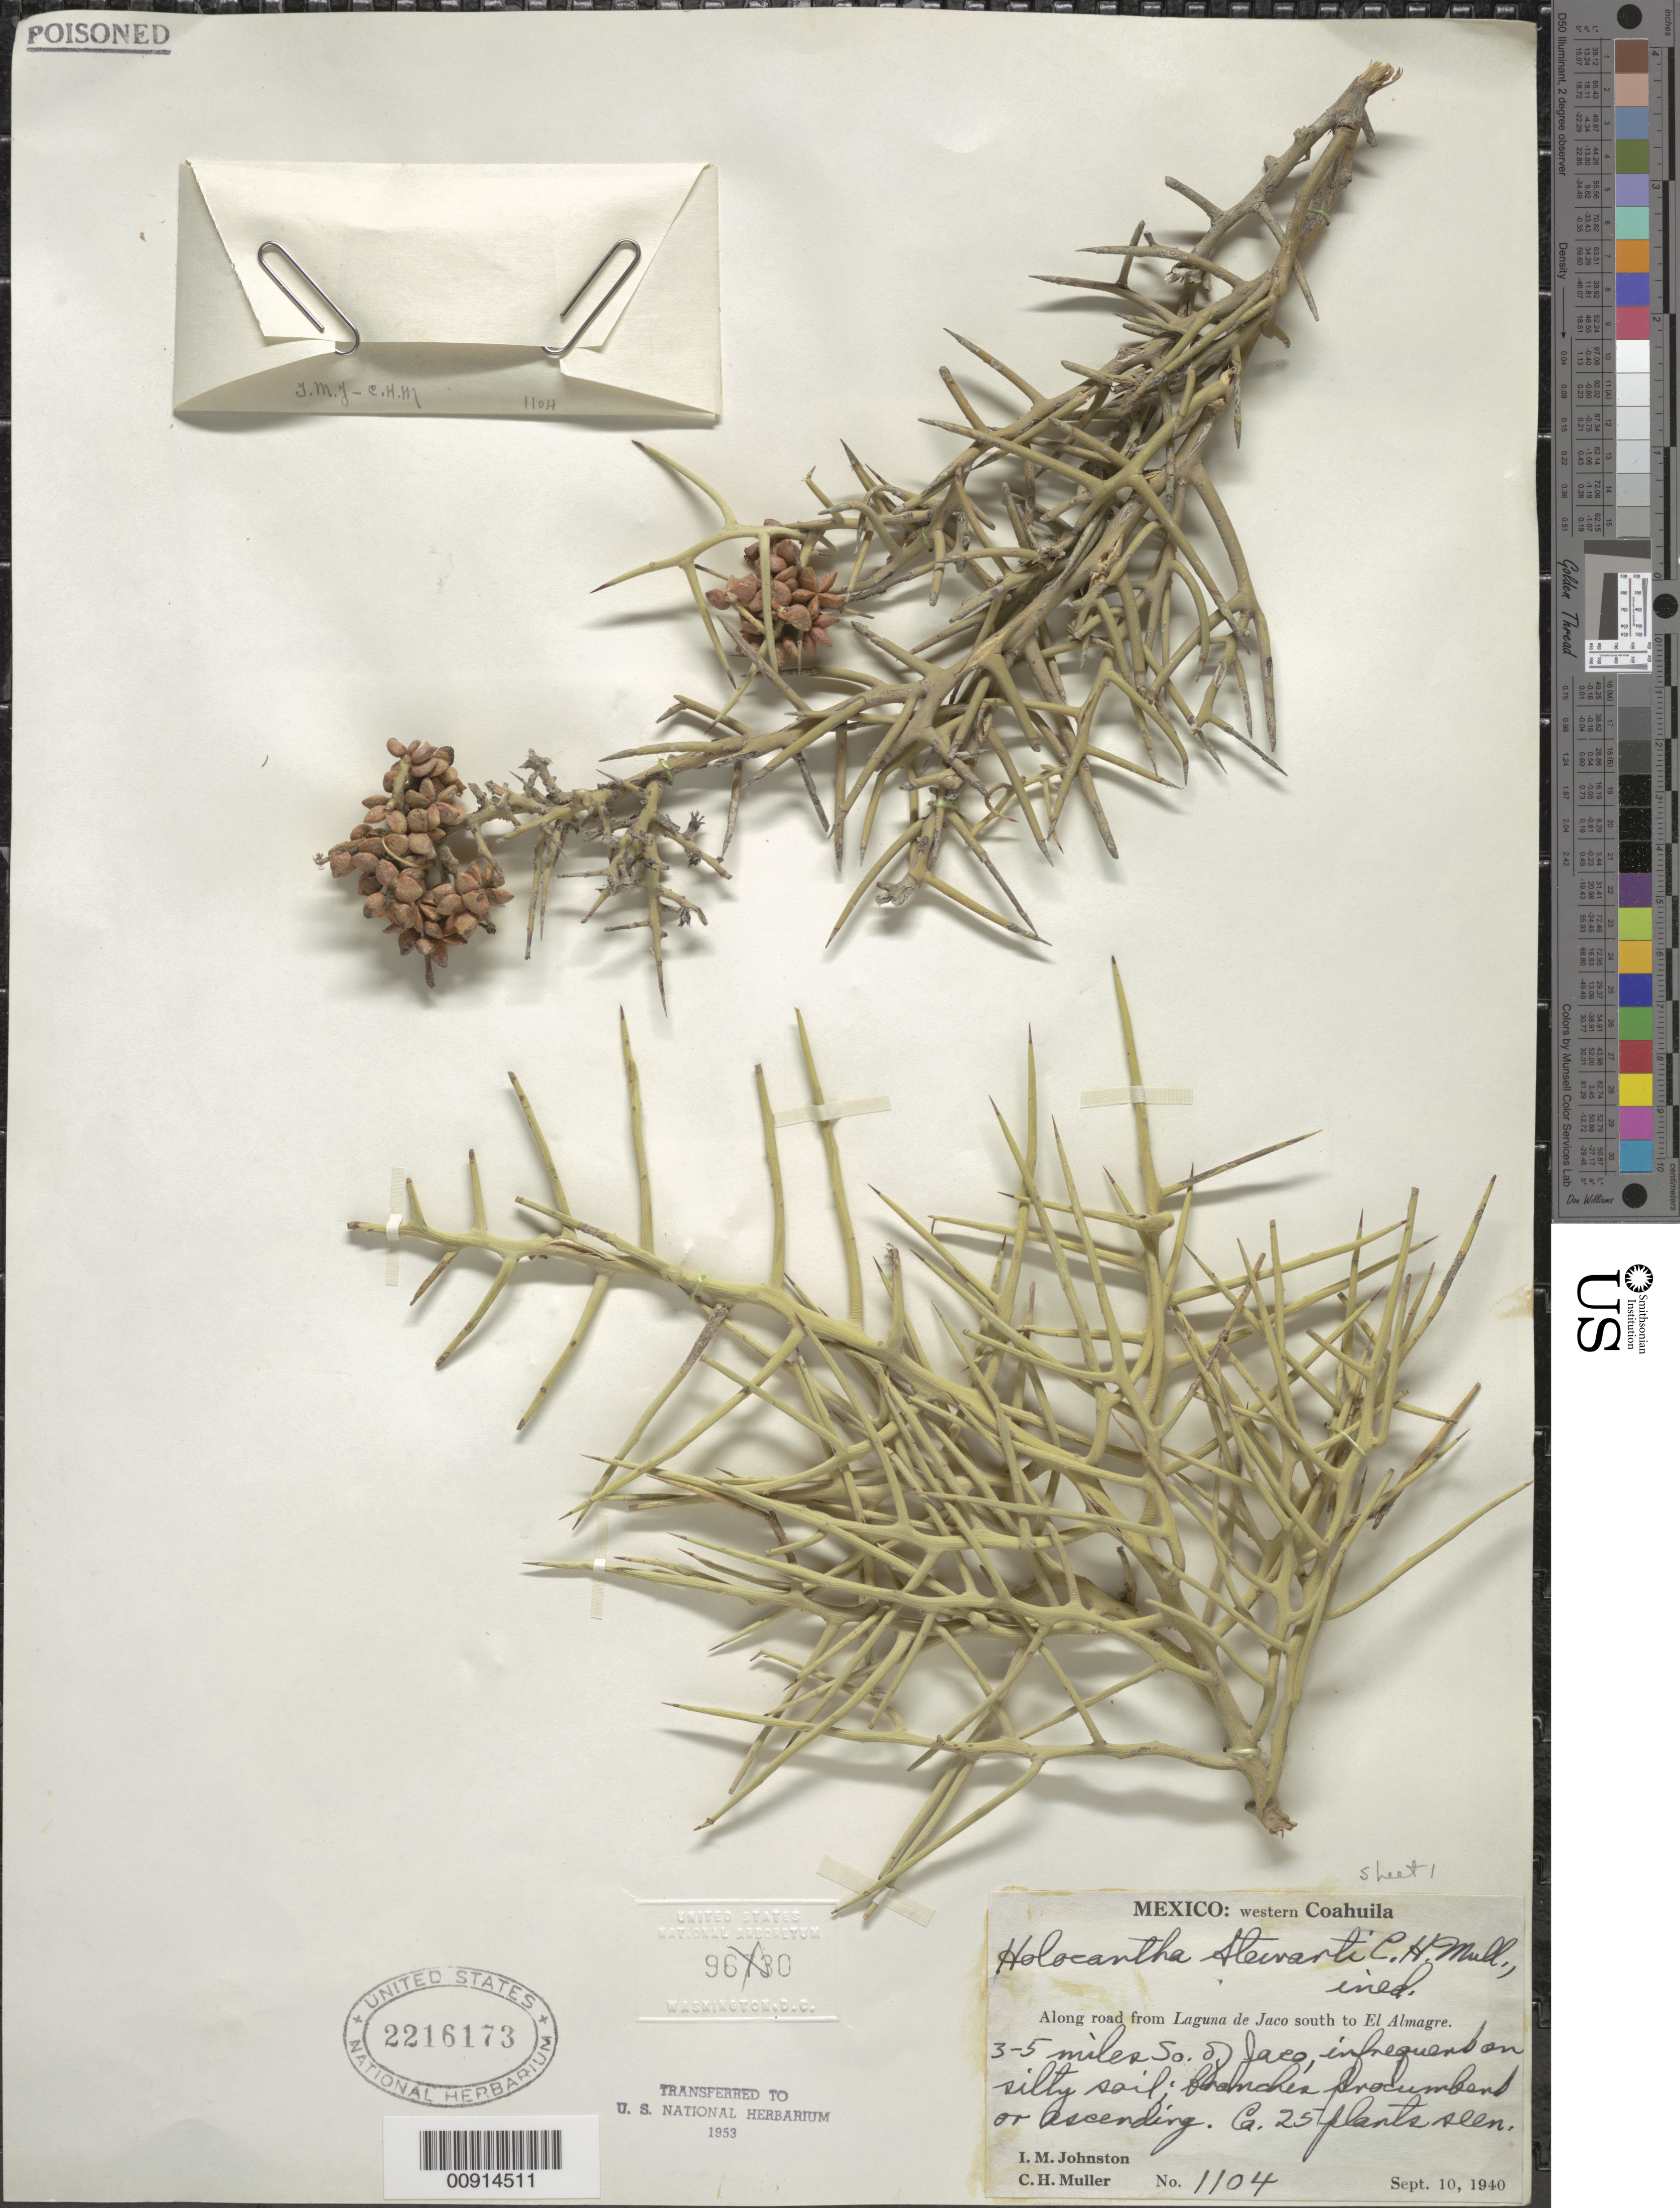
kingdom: Plantae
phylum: Tracheophyta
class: Magnoliopsida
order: Sapindales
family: Simaroubaceae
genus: Castela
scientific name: Castela stewartii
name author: (C.H. Müll.) Moran & Felger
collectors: I.M. Johnston & C. H. Muller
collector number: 1104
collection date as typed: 10 Sep 1940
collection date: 1940-09-10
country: Mexico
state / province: Coahuila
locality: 3-5 miles So. of Jaco. Along road from Laguna de Jaco to El Almagre. Western Coahuila.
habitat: On silty soil.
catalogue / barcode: US 2216173